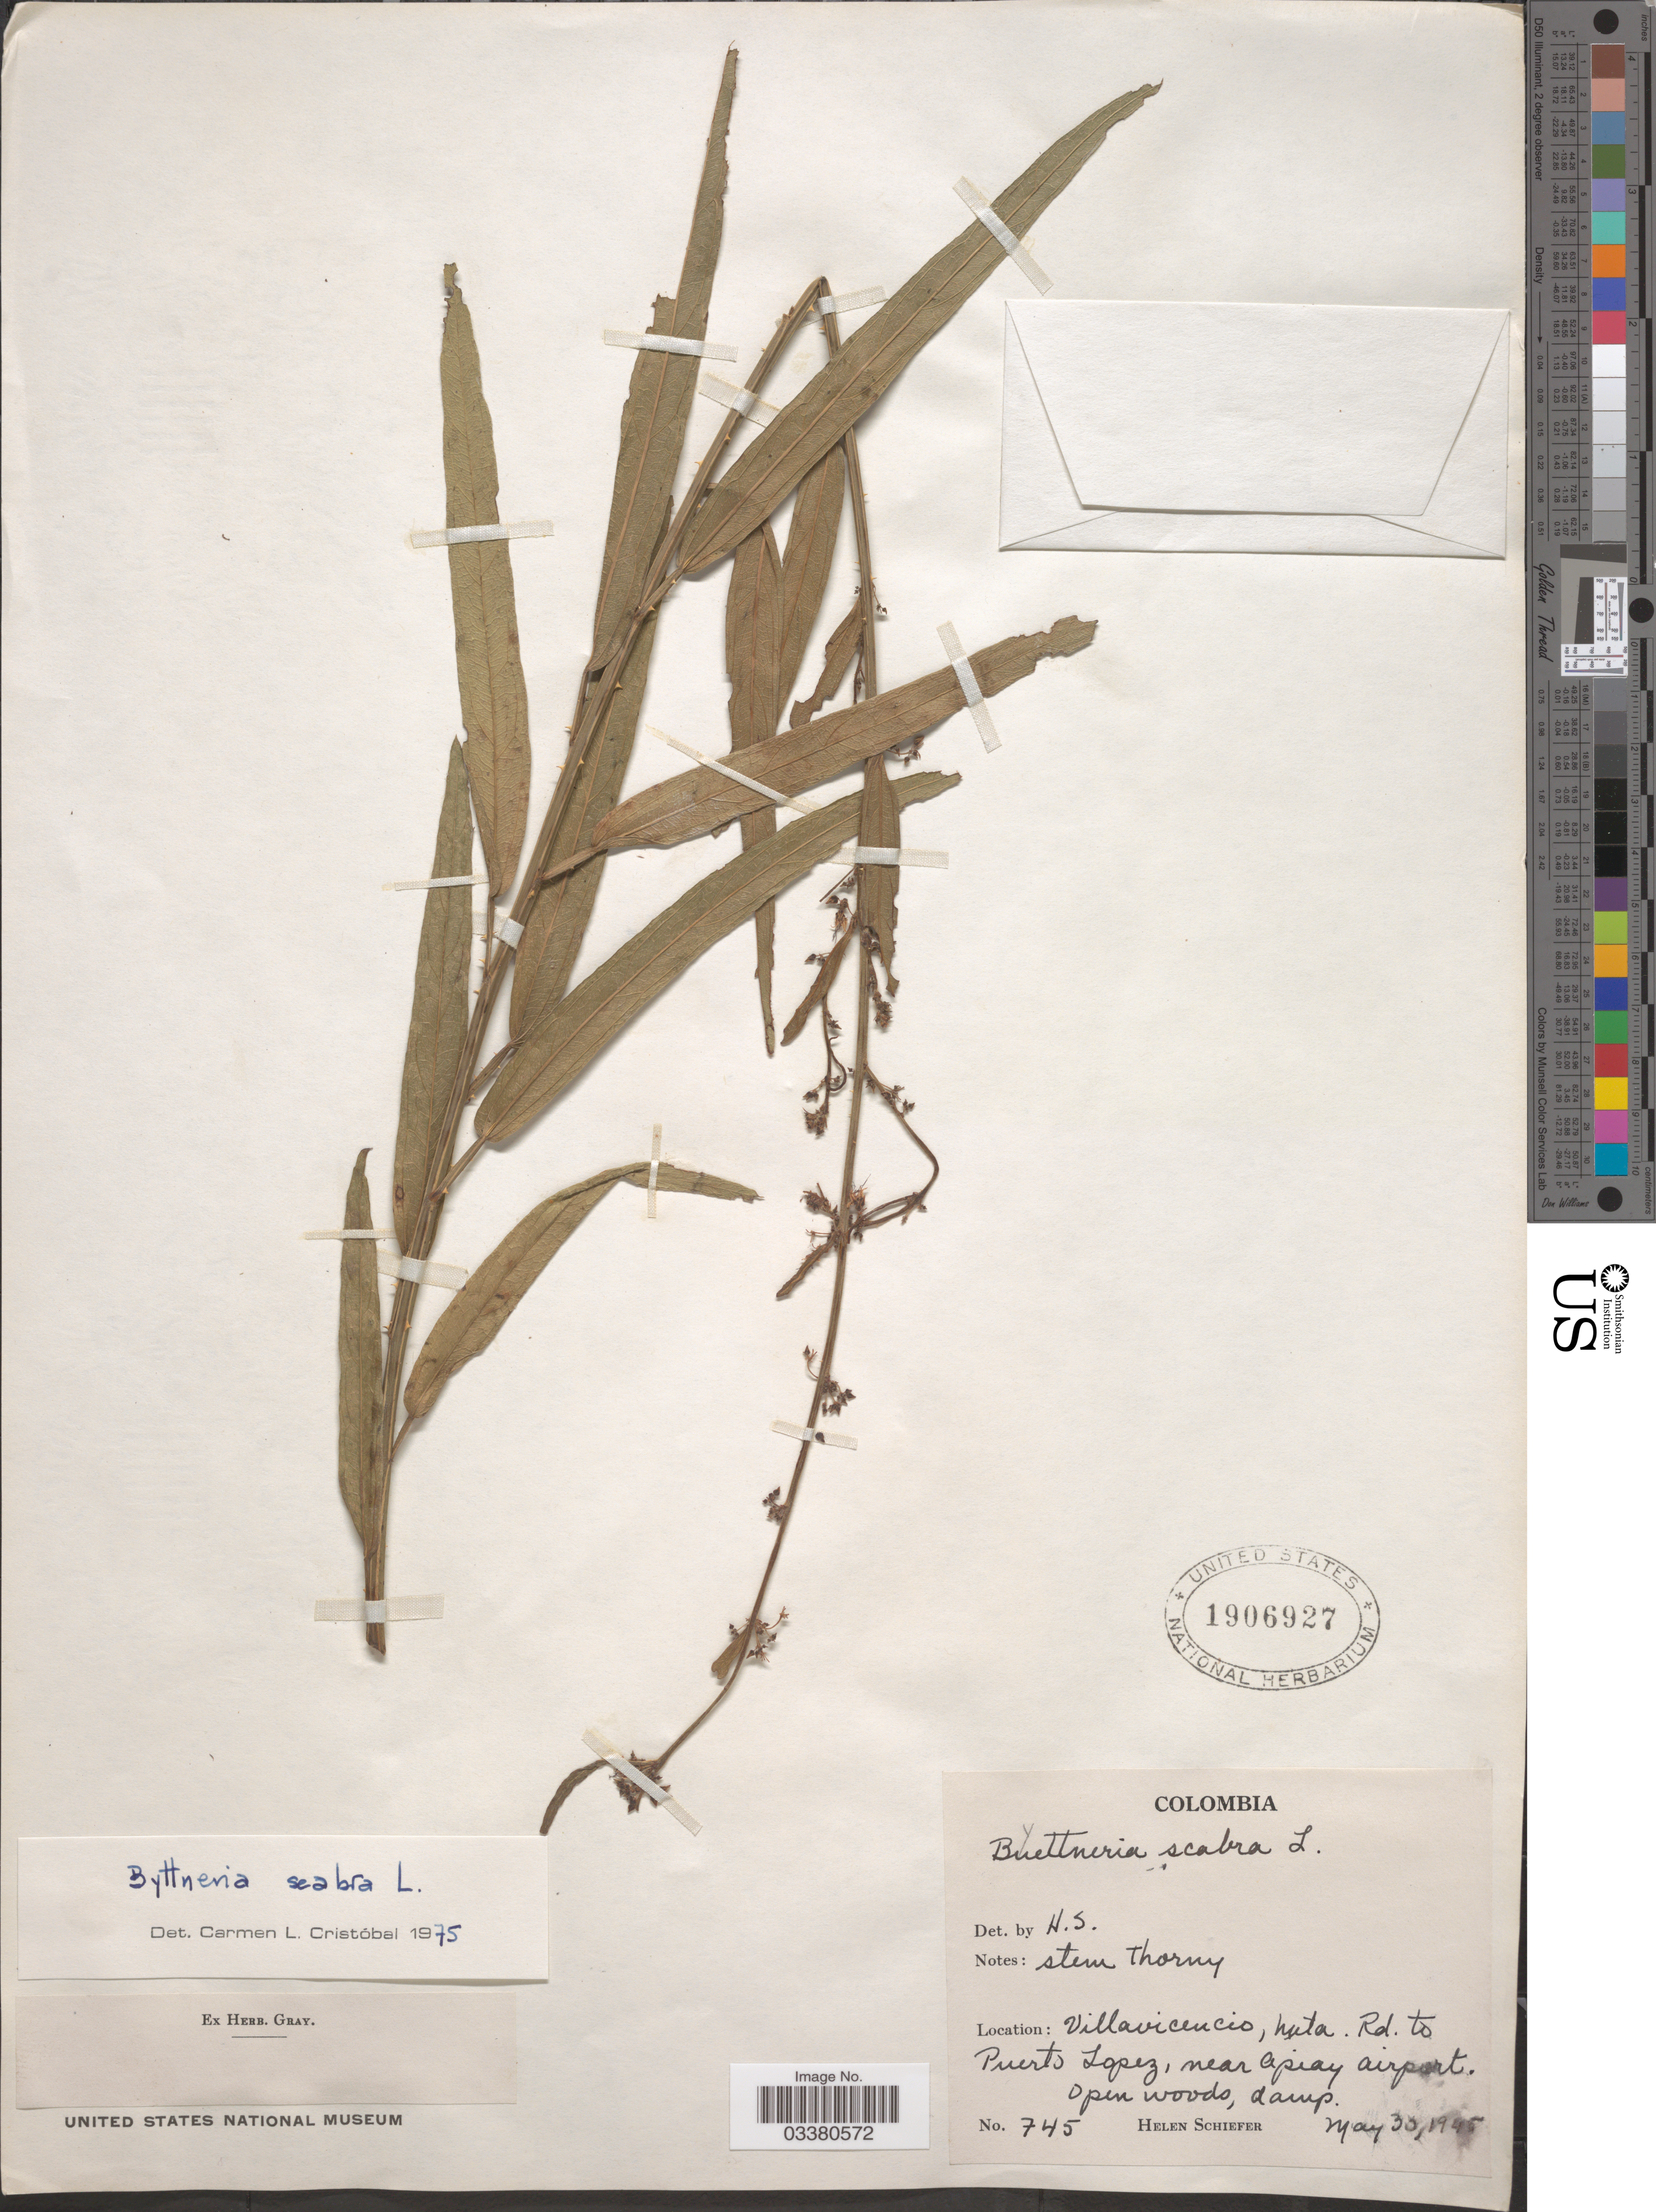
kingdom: Plantae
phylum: Tracheophyta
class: Magnoliopsida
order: Malvales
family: Malvaceae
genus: Byttneria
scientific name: Byttneria scabra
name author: L.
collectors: H. Schiefer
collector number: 745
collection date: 1945-05-30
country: Colombia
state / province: Meta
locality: Villavicencio. Rd. to Puerto Lopez, near Apiay Airport.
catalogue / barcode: US 1906927